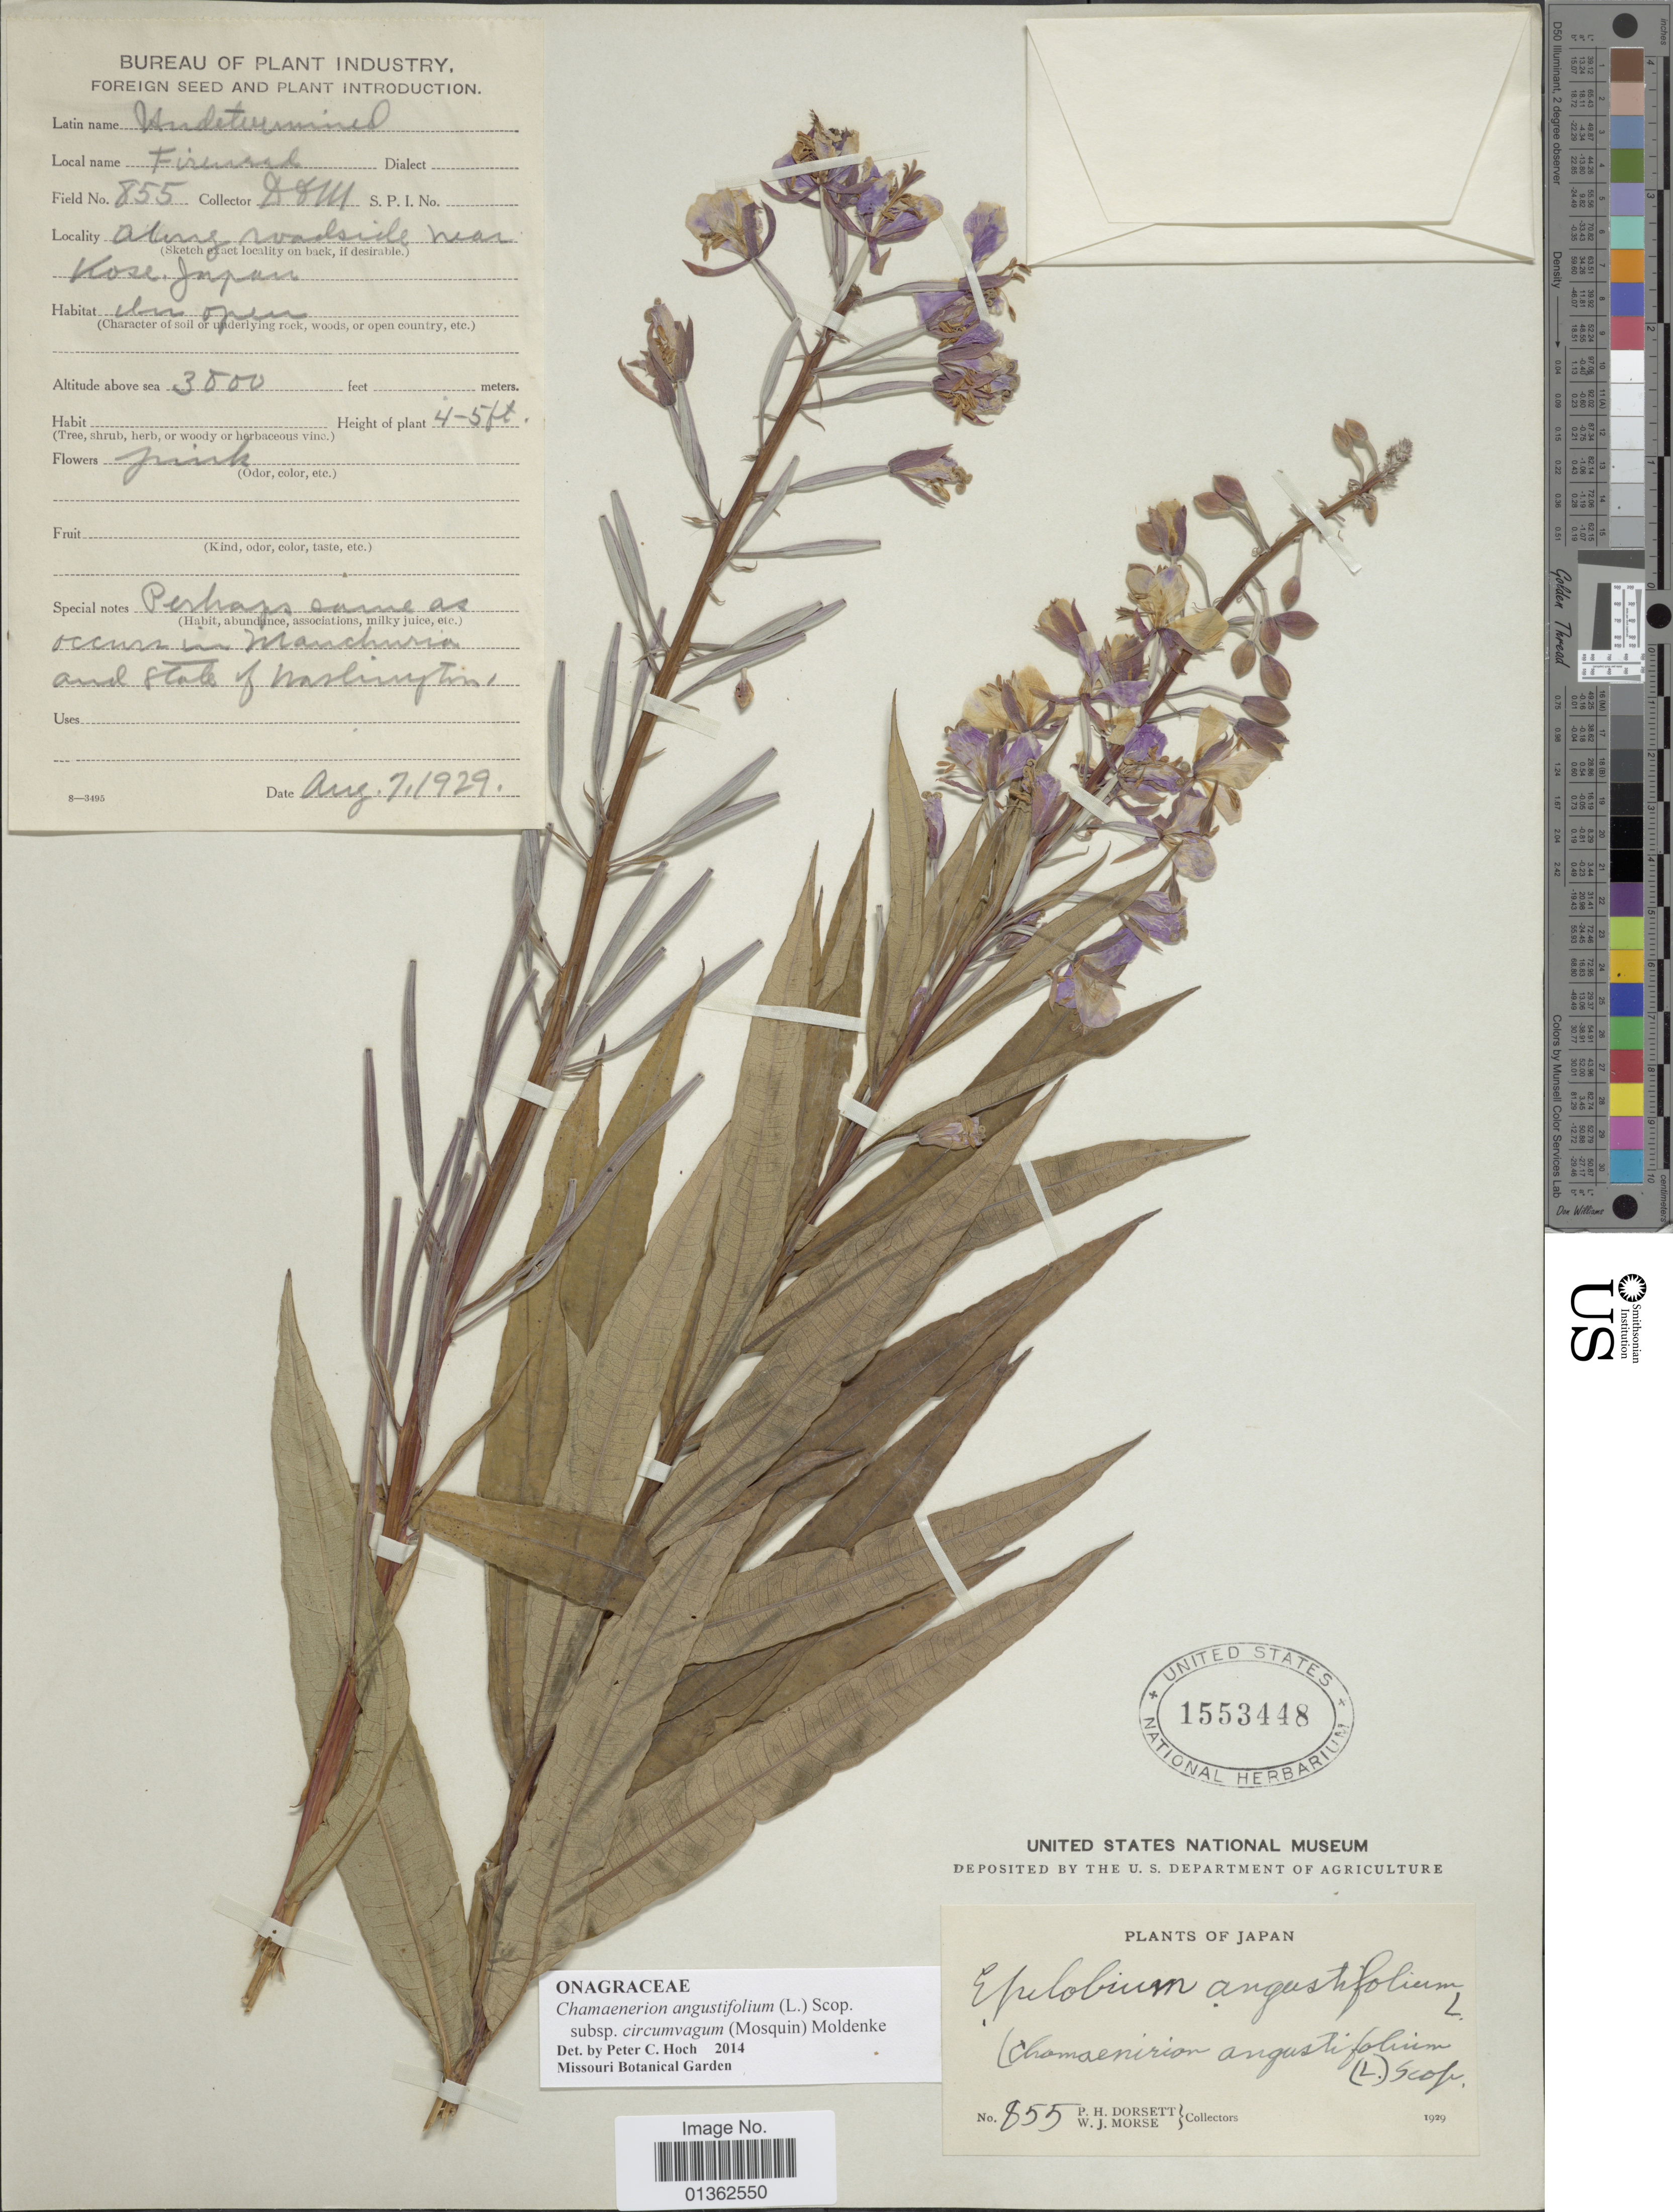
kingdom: Plantae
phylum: Tracheophyta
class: Magnoliopsida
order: Myrtales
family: Onagraceae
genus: Chamaenerion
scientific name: Chamaenerion angustifolium subsp. circumvagum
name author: (Mosquin) Moldenke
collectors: P. H. Dorsett & W. J. Morse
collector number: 855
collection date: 1929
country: Japan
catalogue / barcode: US 1553448